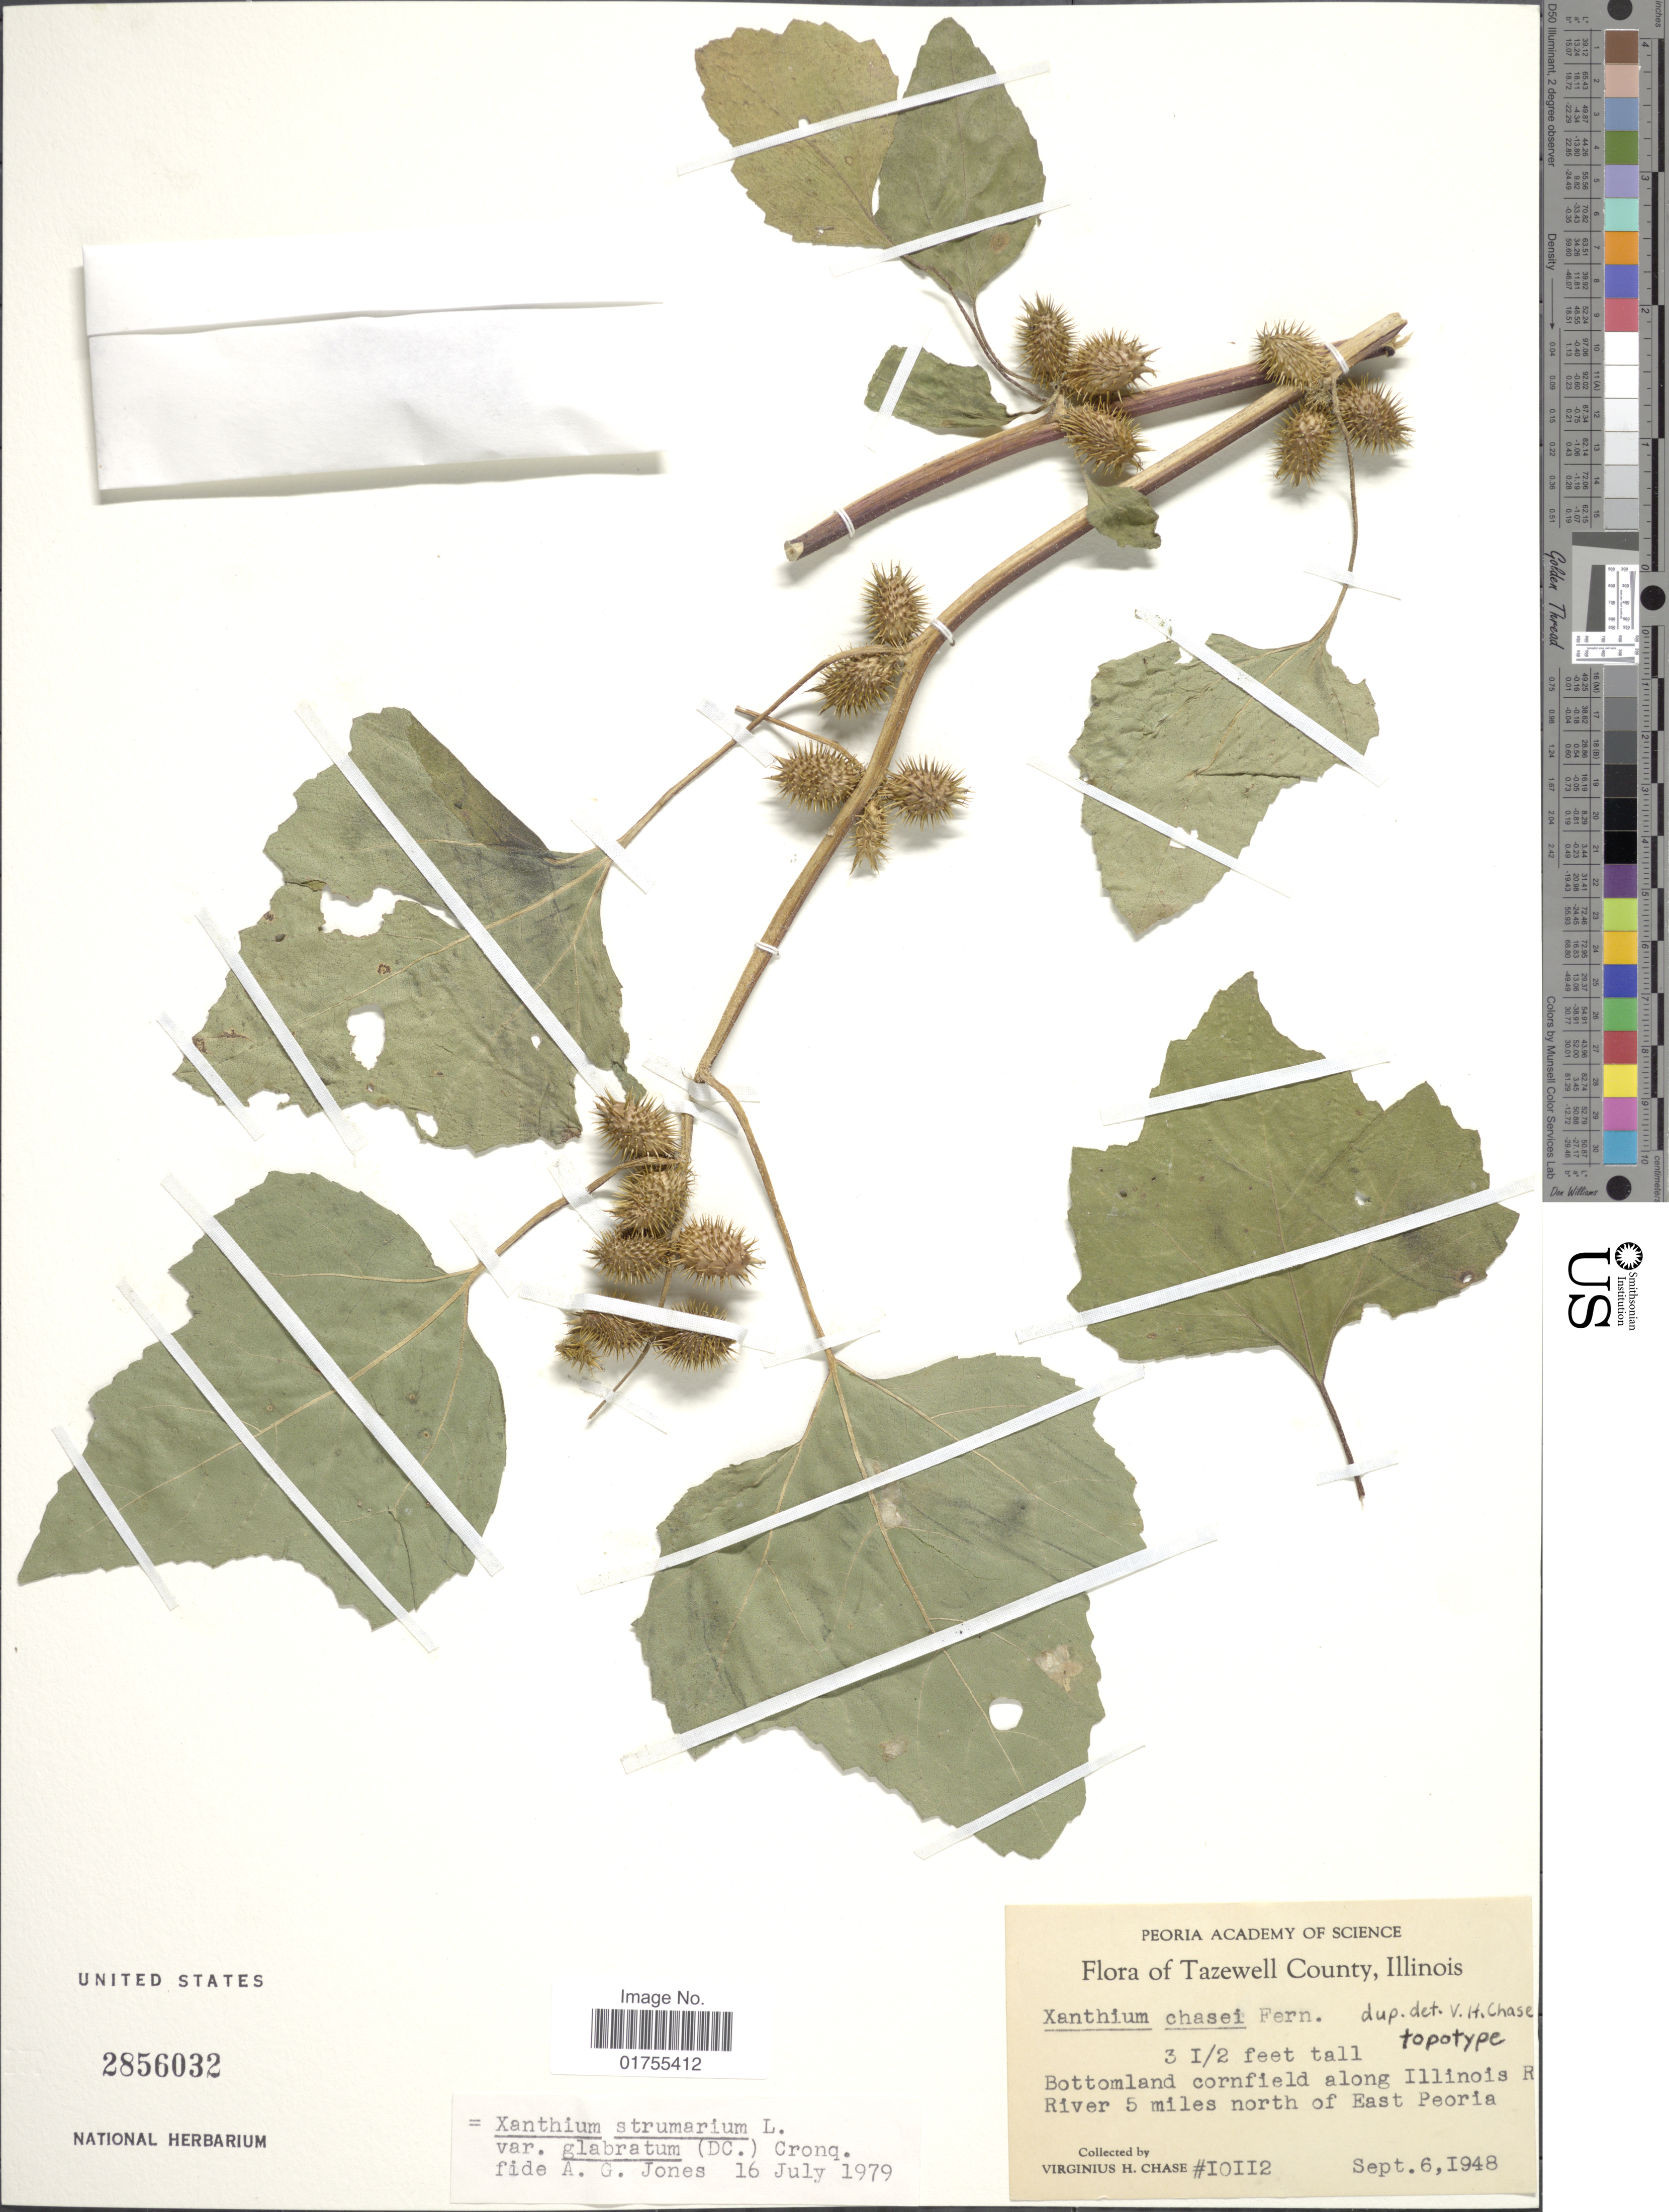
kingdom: Plantae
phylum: Tracheophyta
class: Magnoliopsida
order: Asterales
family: Asteraceae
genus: Xanthium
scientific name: Xanthium strumarium var. glabratum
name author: Mill.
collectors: V. H. Chase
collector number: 10112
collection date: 1948-09-06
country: United States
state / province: Illinois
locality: Tazewell County, Bottomland cornfield along Illinois River 5 miles north of East Peoria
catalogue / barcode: US 2856032